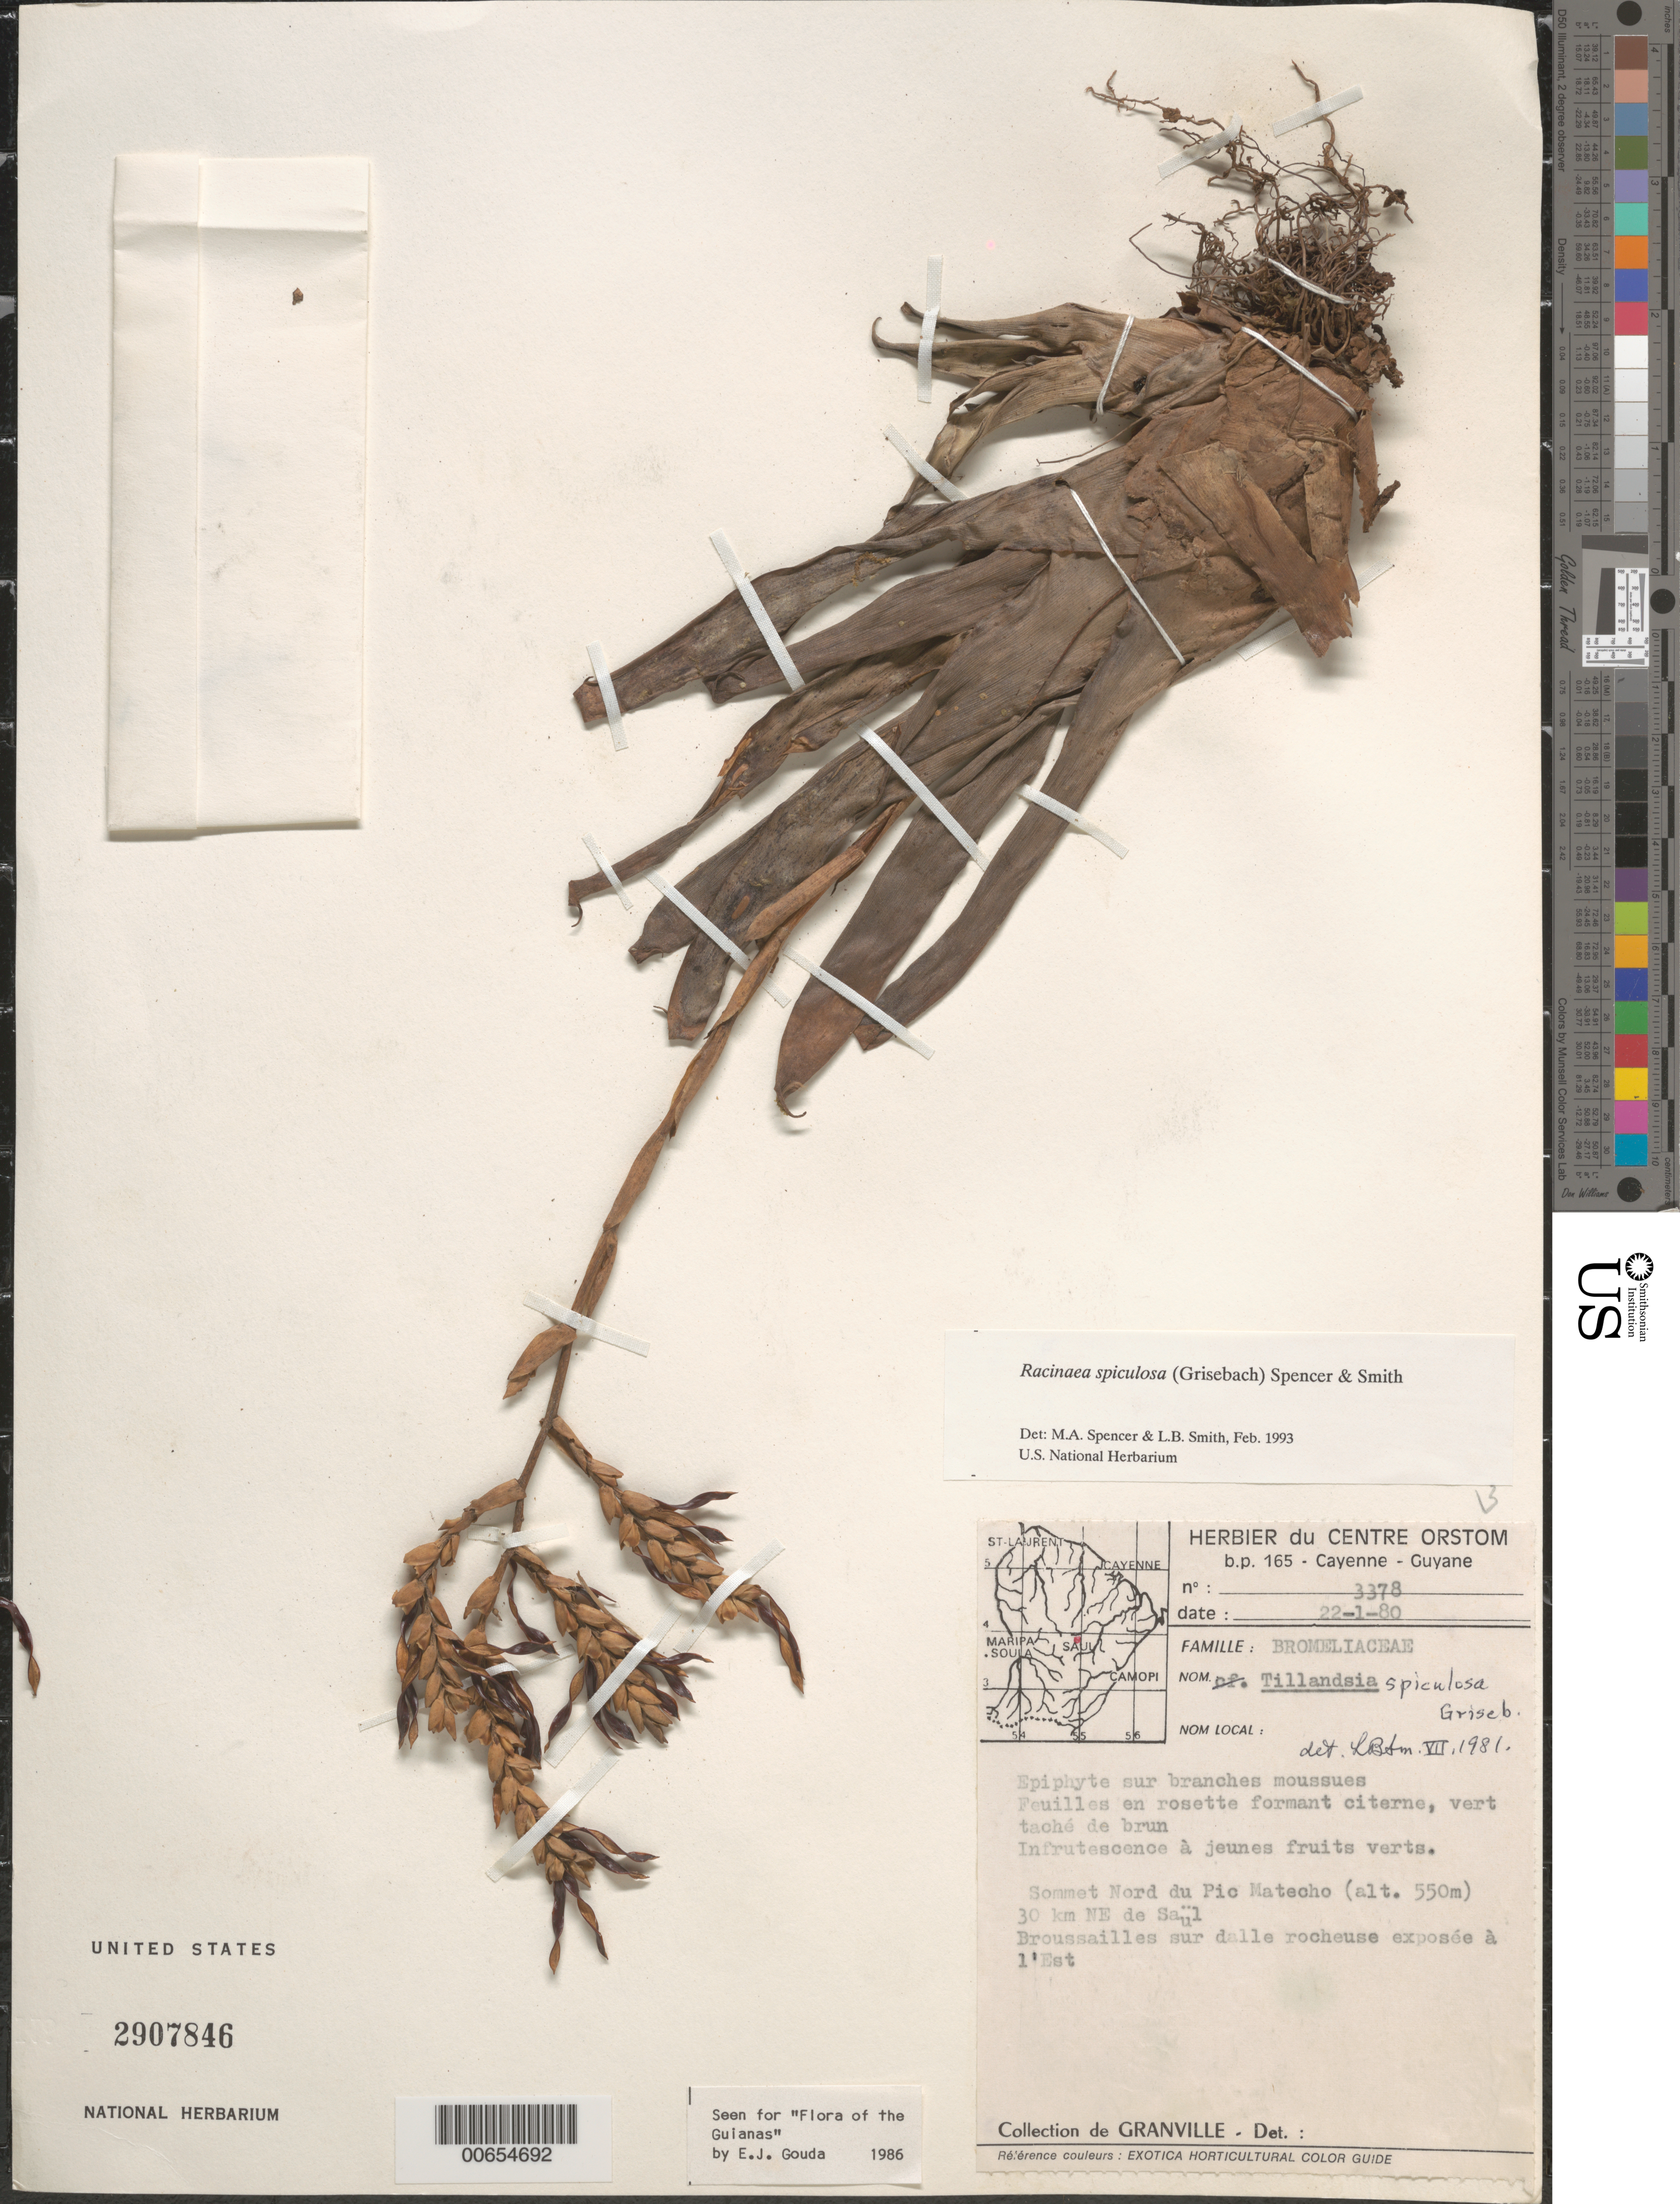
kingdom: Plantae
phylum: Tracheophyta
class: Liliopsida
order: Poales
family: Bromeliaceae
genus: Racinaea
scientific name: Racinaea spiculosa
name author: (Griseb.) M.A. Spencer & L.B. Sm.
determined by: Smith, Lyman B., (US), NMNH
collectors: J.-J. de Granville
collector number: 3378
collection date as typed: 22-Jan-80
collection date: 1980-01-22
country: French Guiana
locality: Saül, 30 km NE of; sommet sud du Pic Matecho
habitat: Broussailles sur dlle rocheuse exposée a l'Est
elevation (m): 550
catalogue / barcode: US 2907846